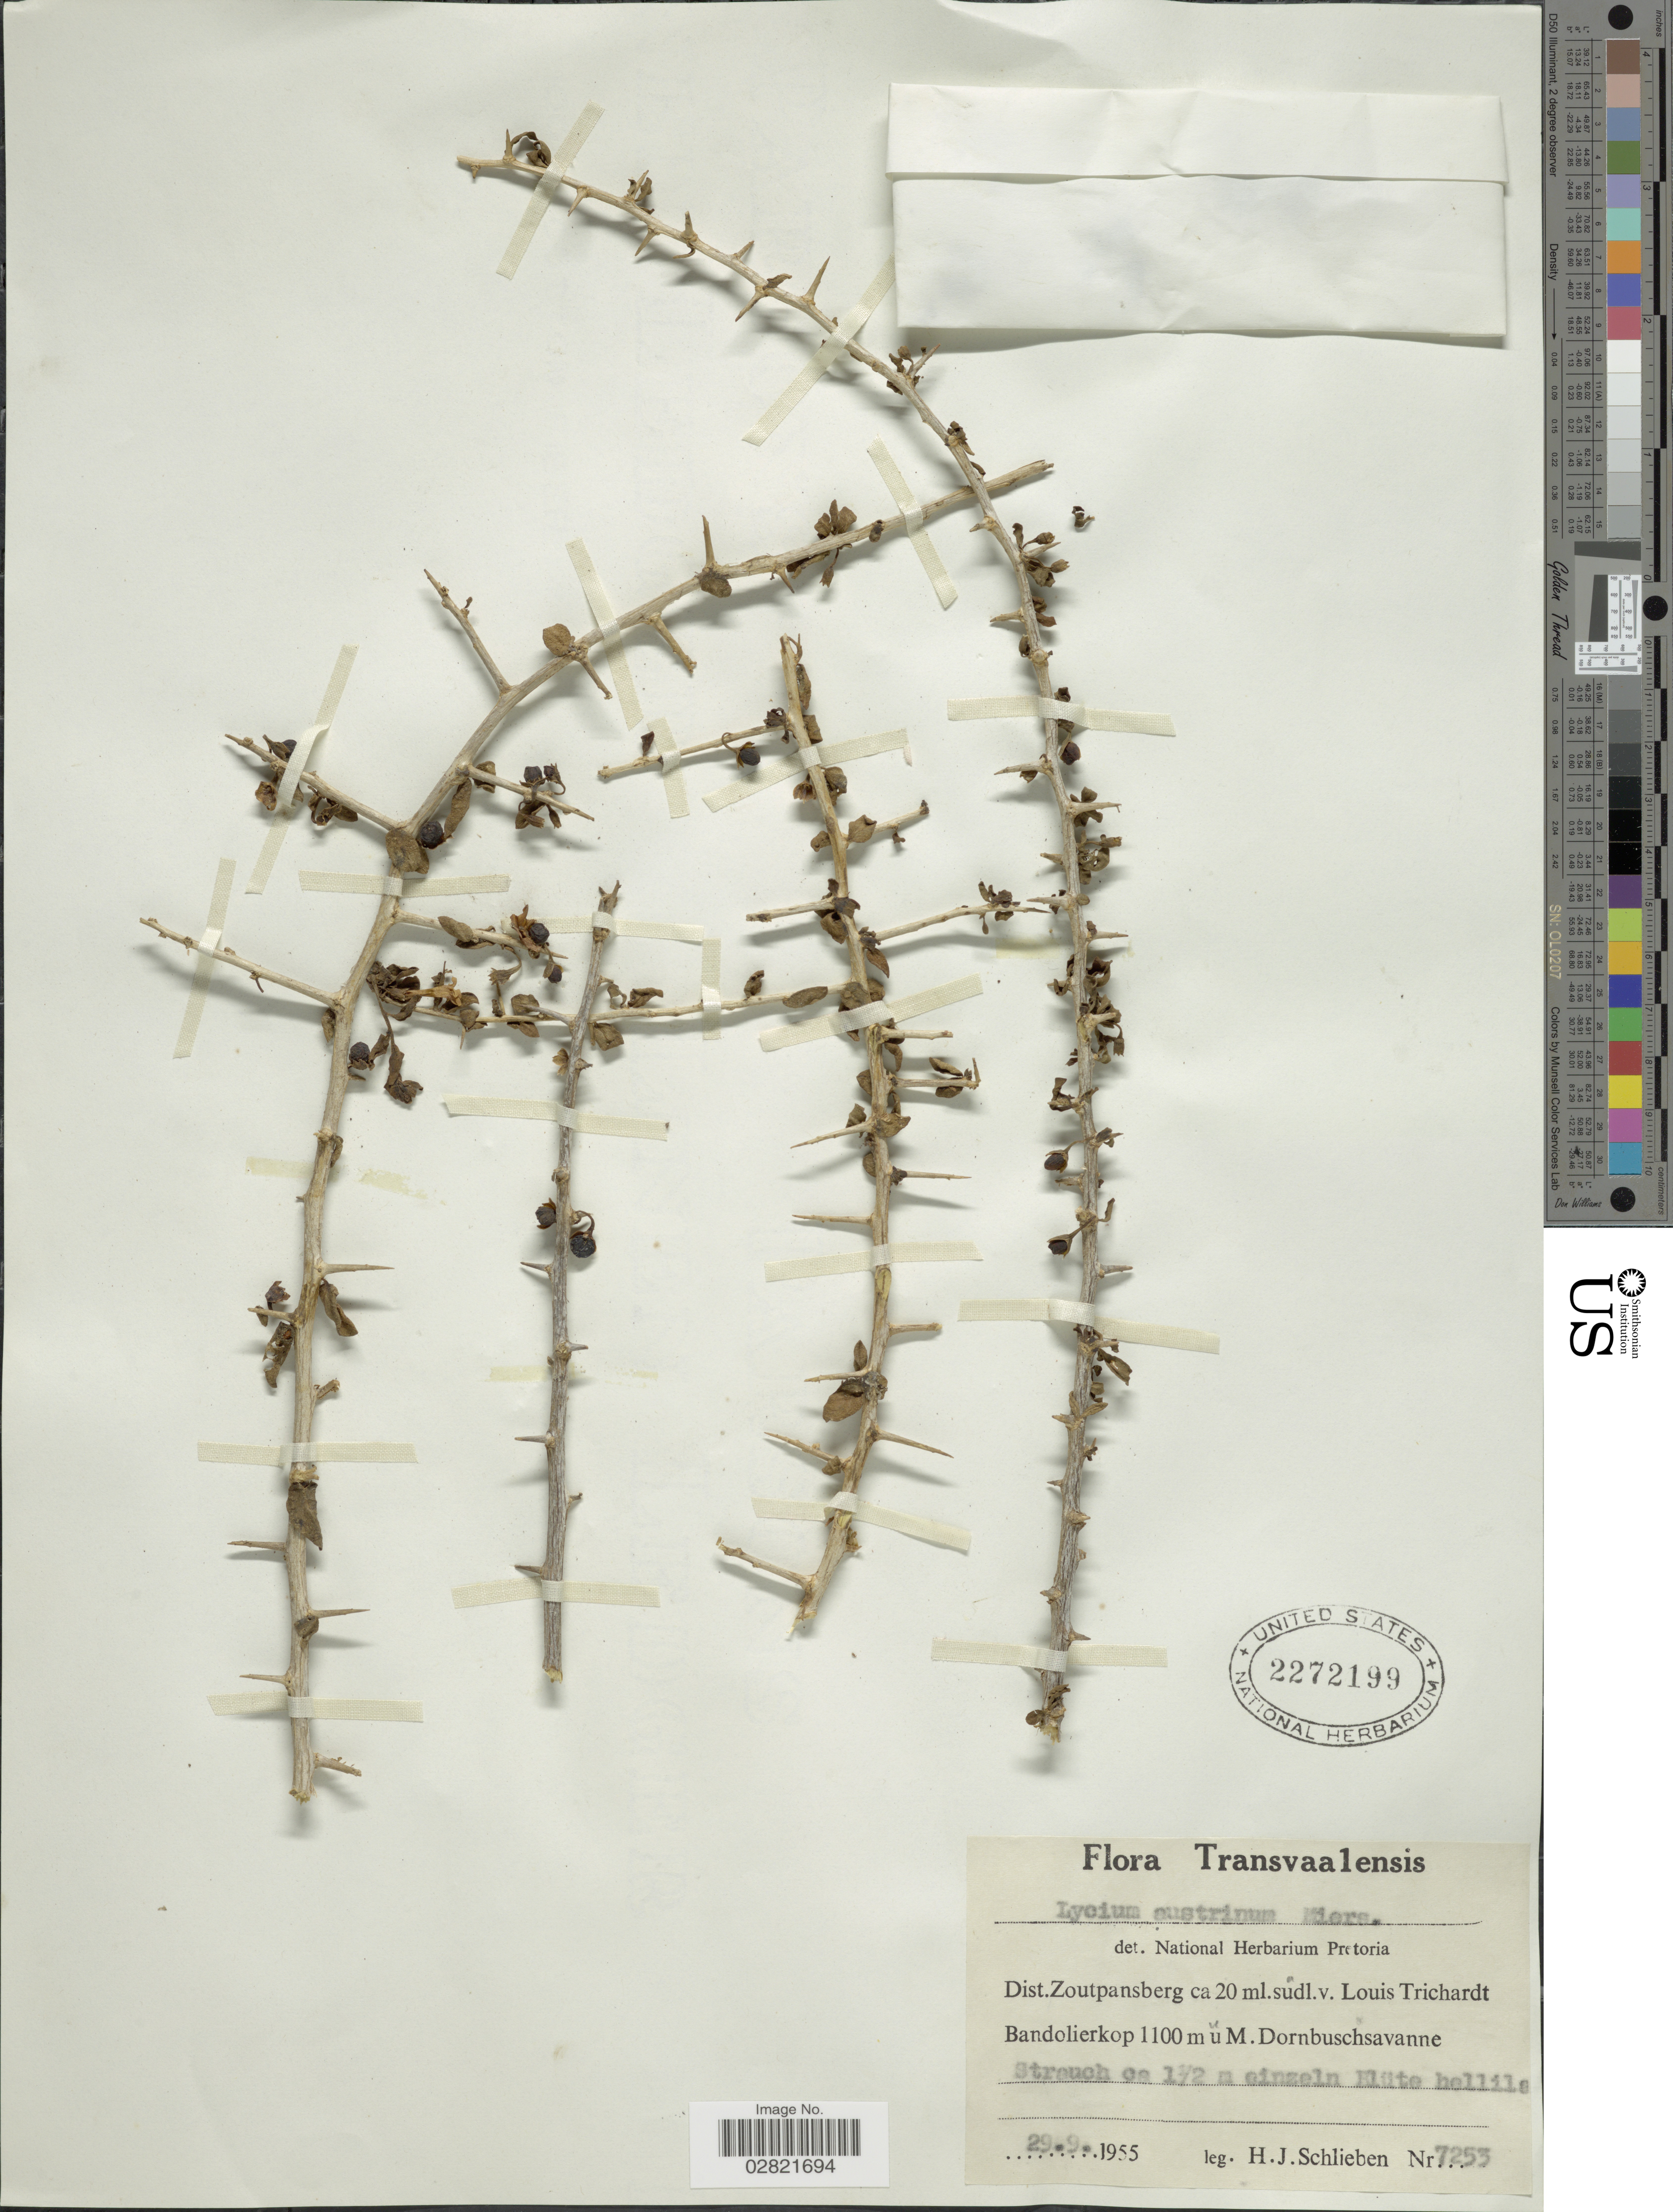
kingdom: Plantae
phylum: Tracheophyta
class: Magnoliopsida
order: Solanales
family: Solanaceae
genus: Lycium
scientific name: Lycium oxycarpum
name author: Dunal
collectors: H. J. Schlieben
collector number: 7253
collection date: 1955-09-29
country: South Africa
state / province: Limpopo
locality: Transvaalensis. Dist.Zoutpansberg ca 20 ml.südl.v. Louis Trichardt Bandolierkop.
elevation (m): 1100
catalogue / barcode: US 2272199